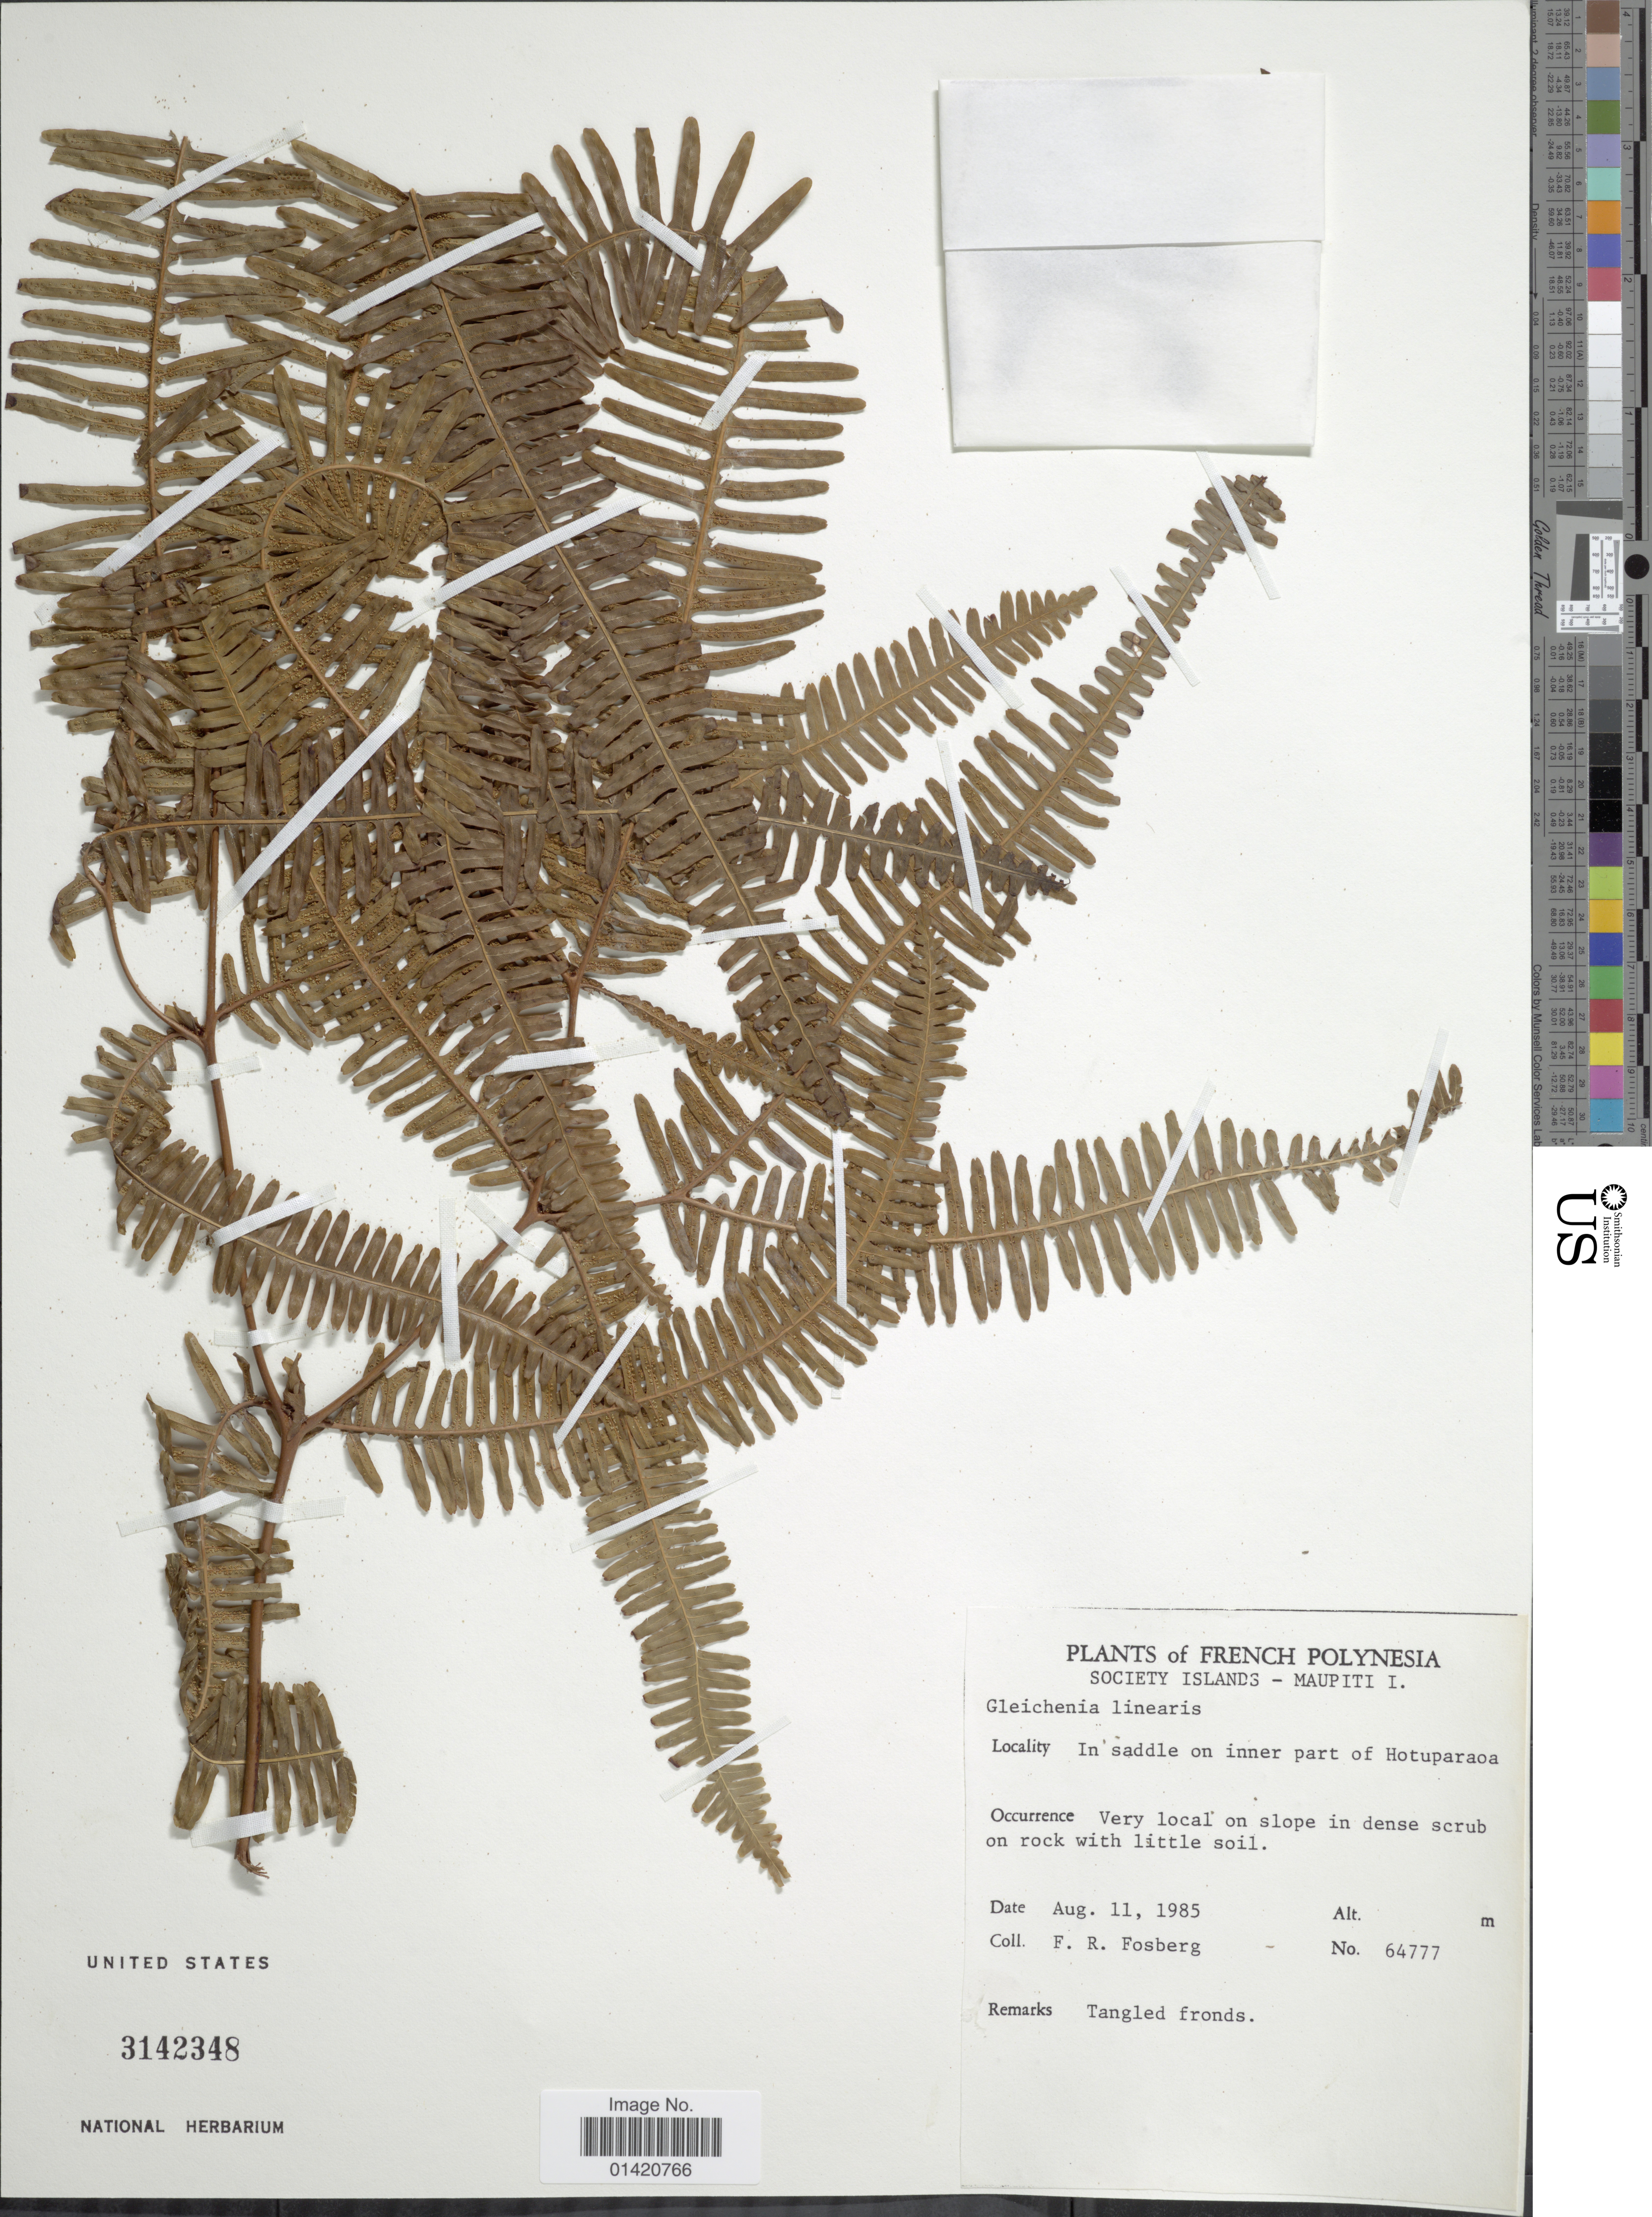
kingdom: Plantae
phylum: Tracheophyta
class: Polypodiopsida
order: Gleicheniales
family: Gleicheniaceae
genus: Dicranopteris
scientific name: Dicranopteris linearis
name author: (Burm. f.) Underw.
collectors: F. R. Fosberg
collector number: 64777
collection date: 1985-08-11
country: French Polynesia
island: Maupiti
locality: Society Islands - Maupiti I, In saddle on inner part of Hotuparaoa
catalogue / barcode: US 3142348